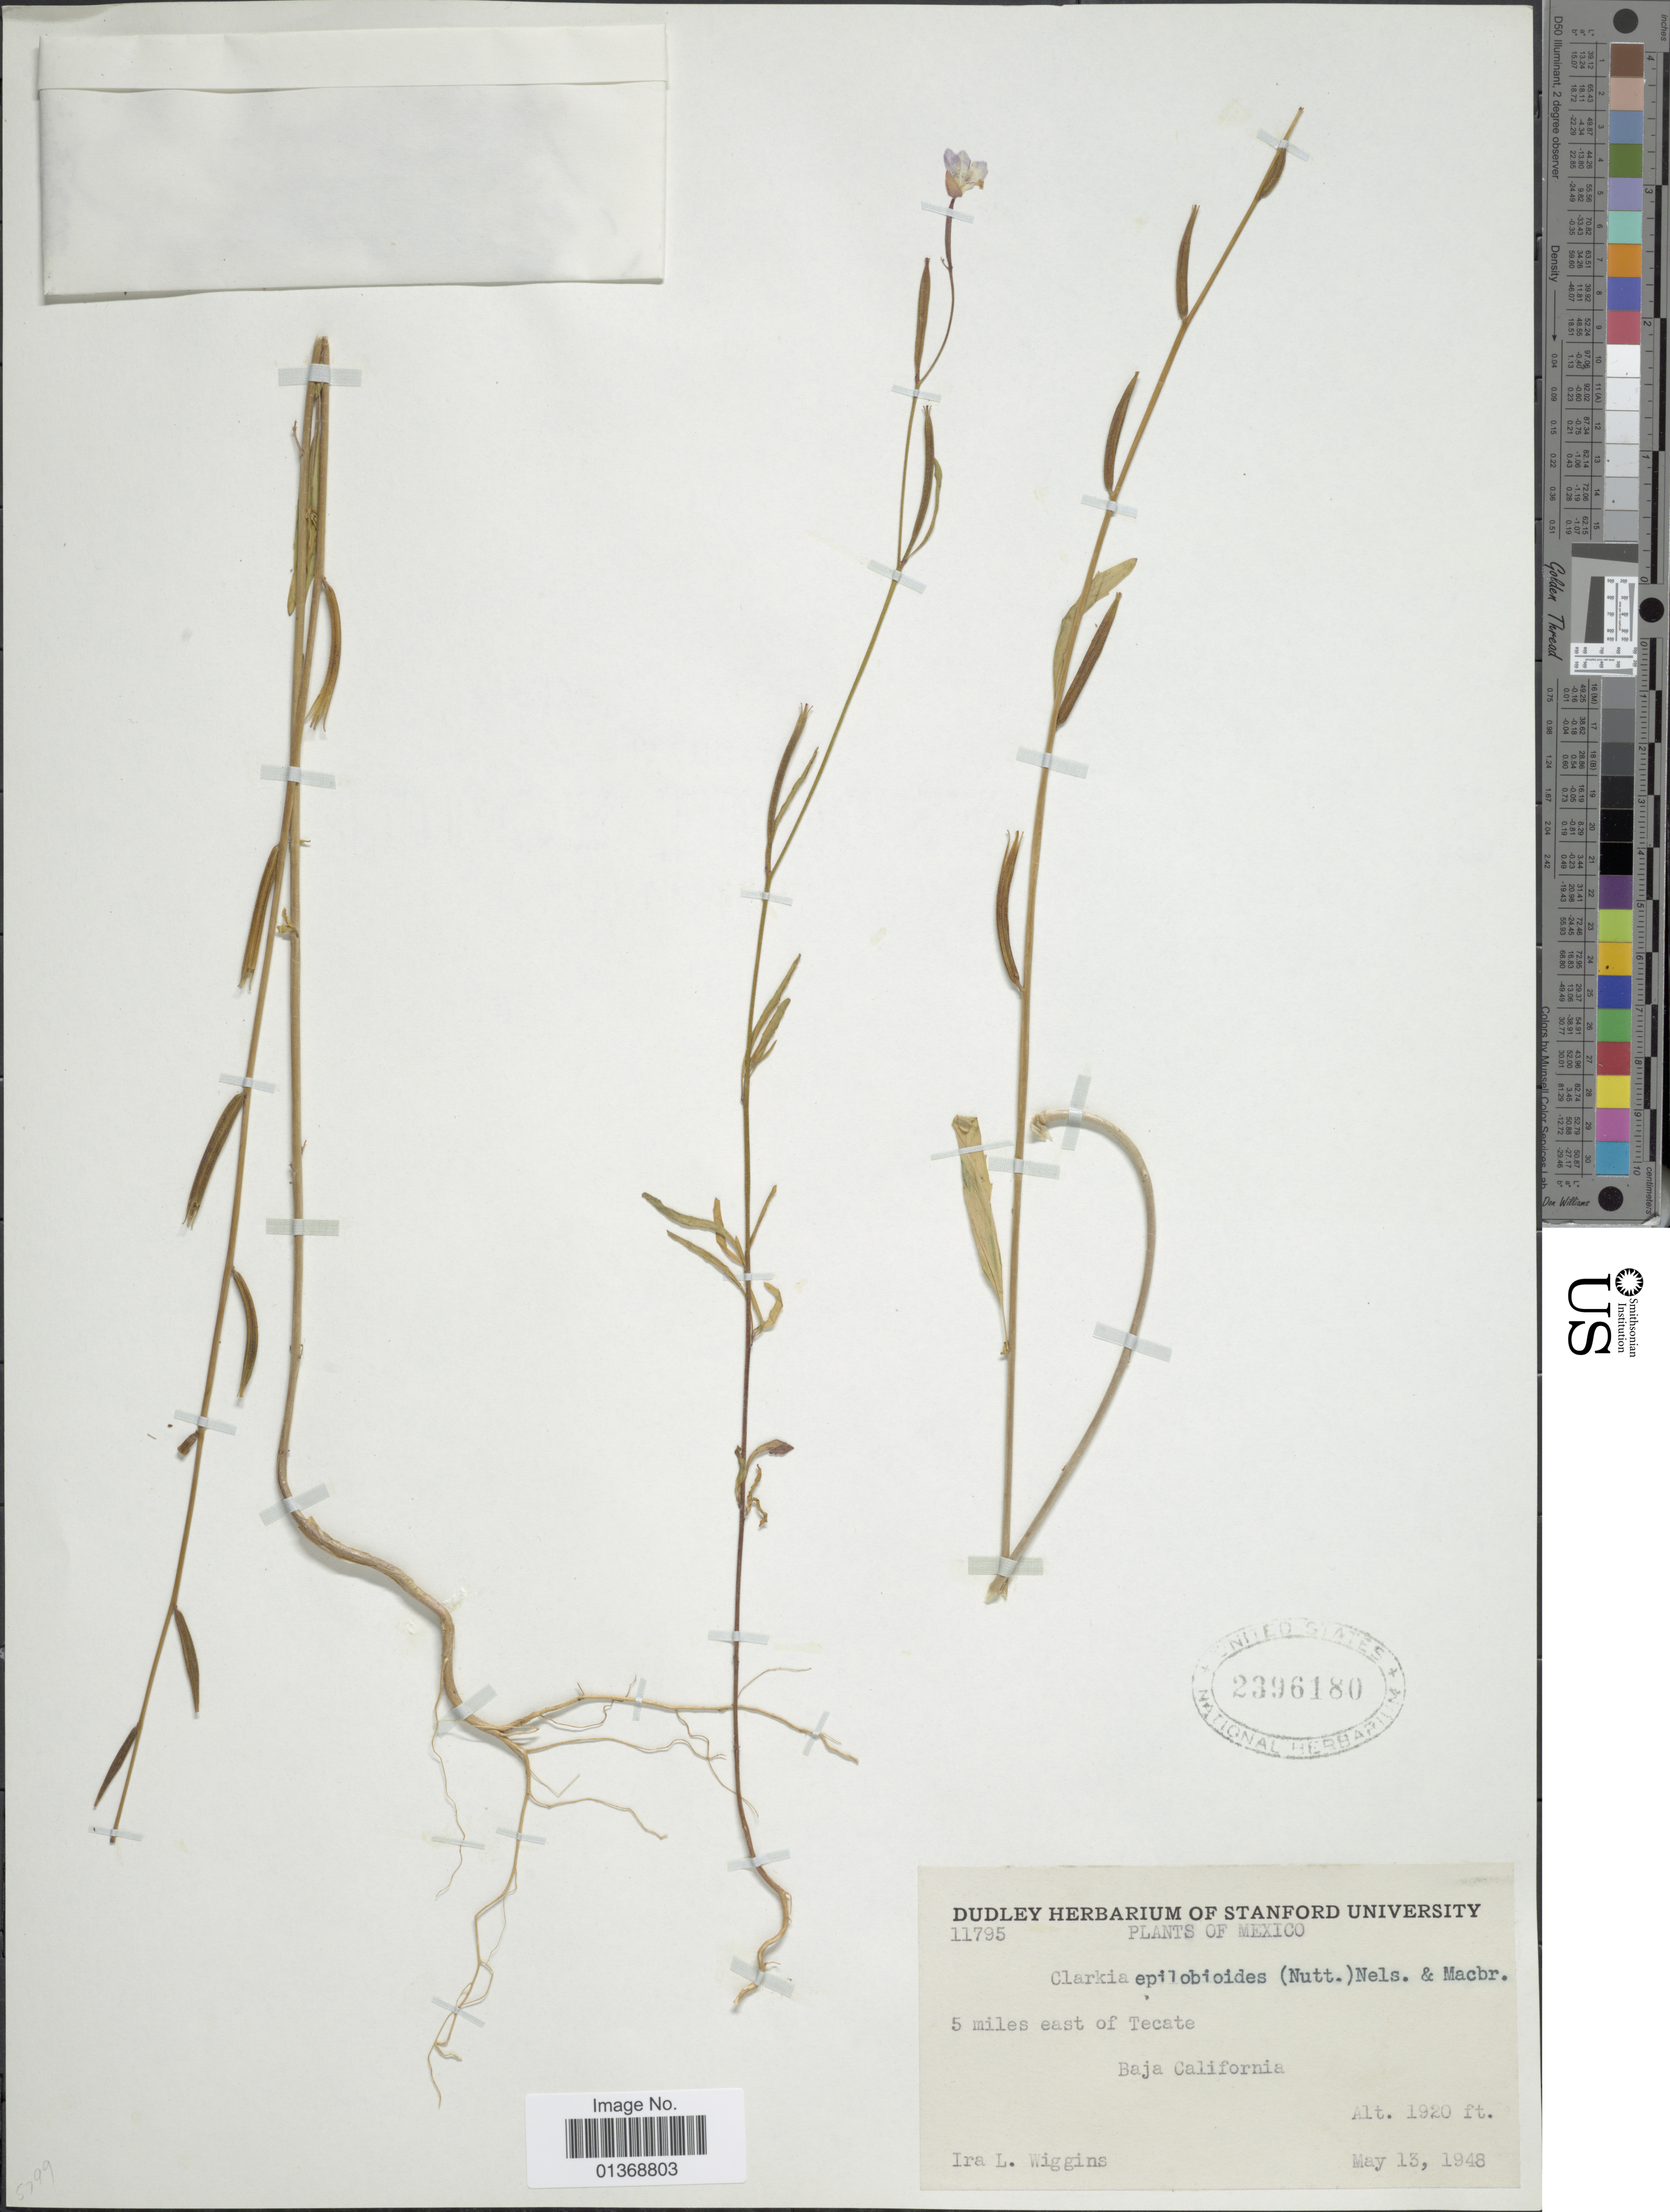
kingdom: Plantae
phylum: Tracheophyta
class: Magnoliopsida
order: Myrtales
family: Onagraceae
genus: Clarkia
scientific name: Clarkia epilobioides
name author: (Nutt. ex Torr. & A. Gray) A. Nelson & J.F. Macbr.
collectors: I. L. Wiggins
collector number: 11795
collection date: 1948-05-13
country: Mexico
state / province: Baja California Norte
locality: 5 miles east of Tecate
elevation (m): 585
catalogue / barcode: US 2396180